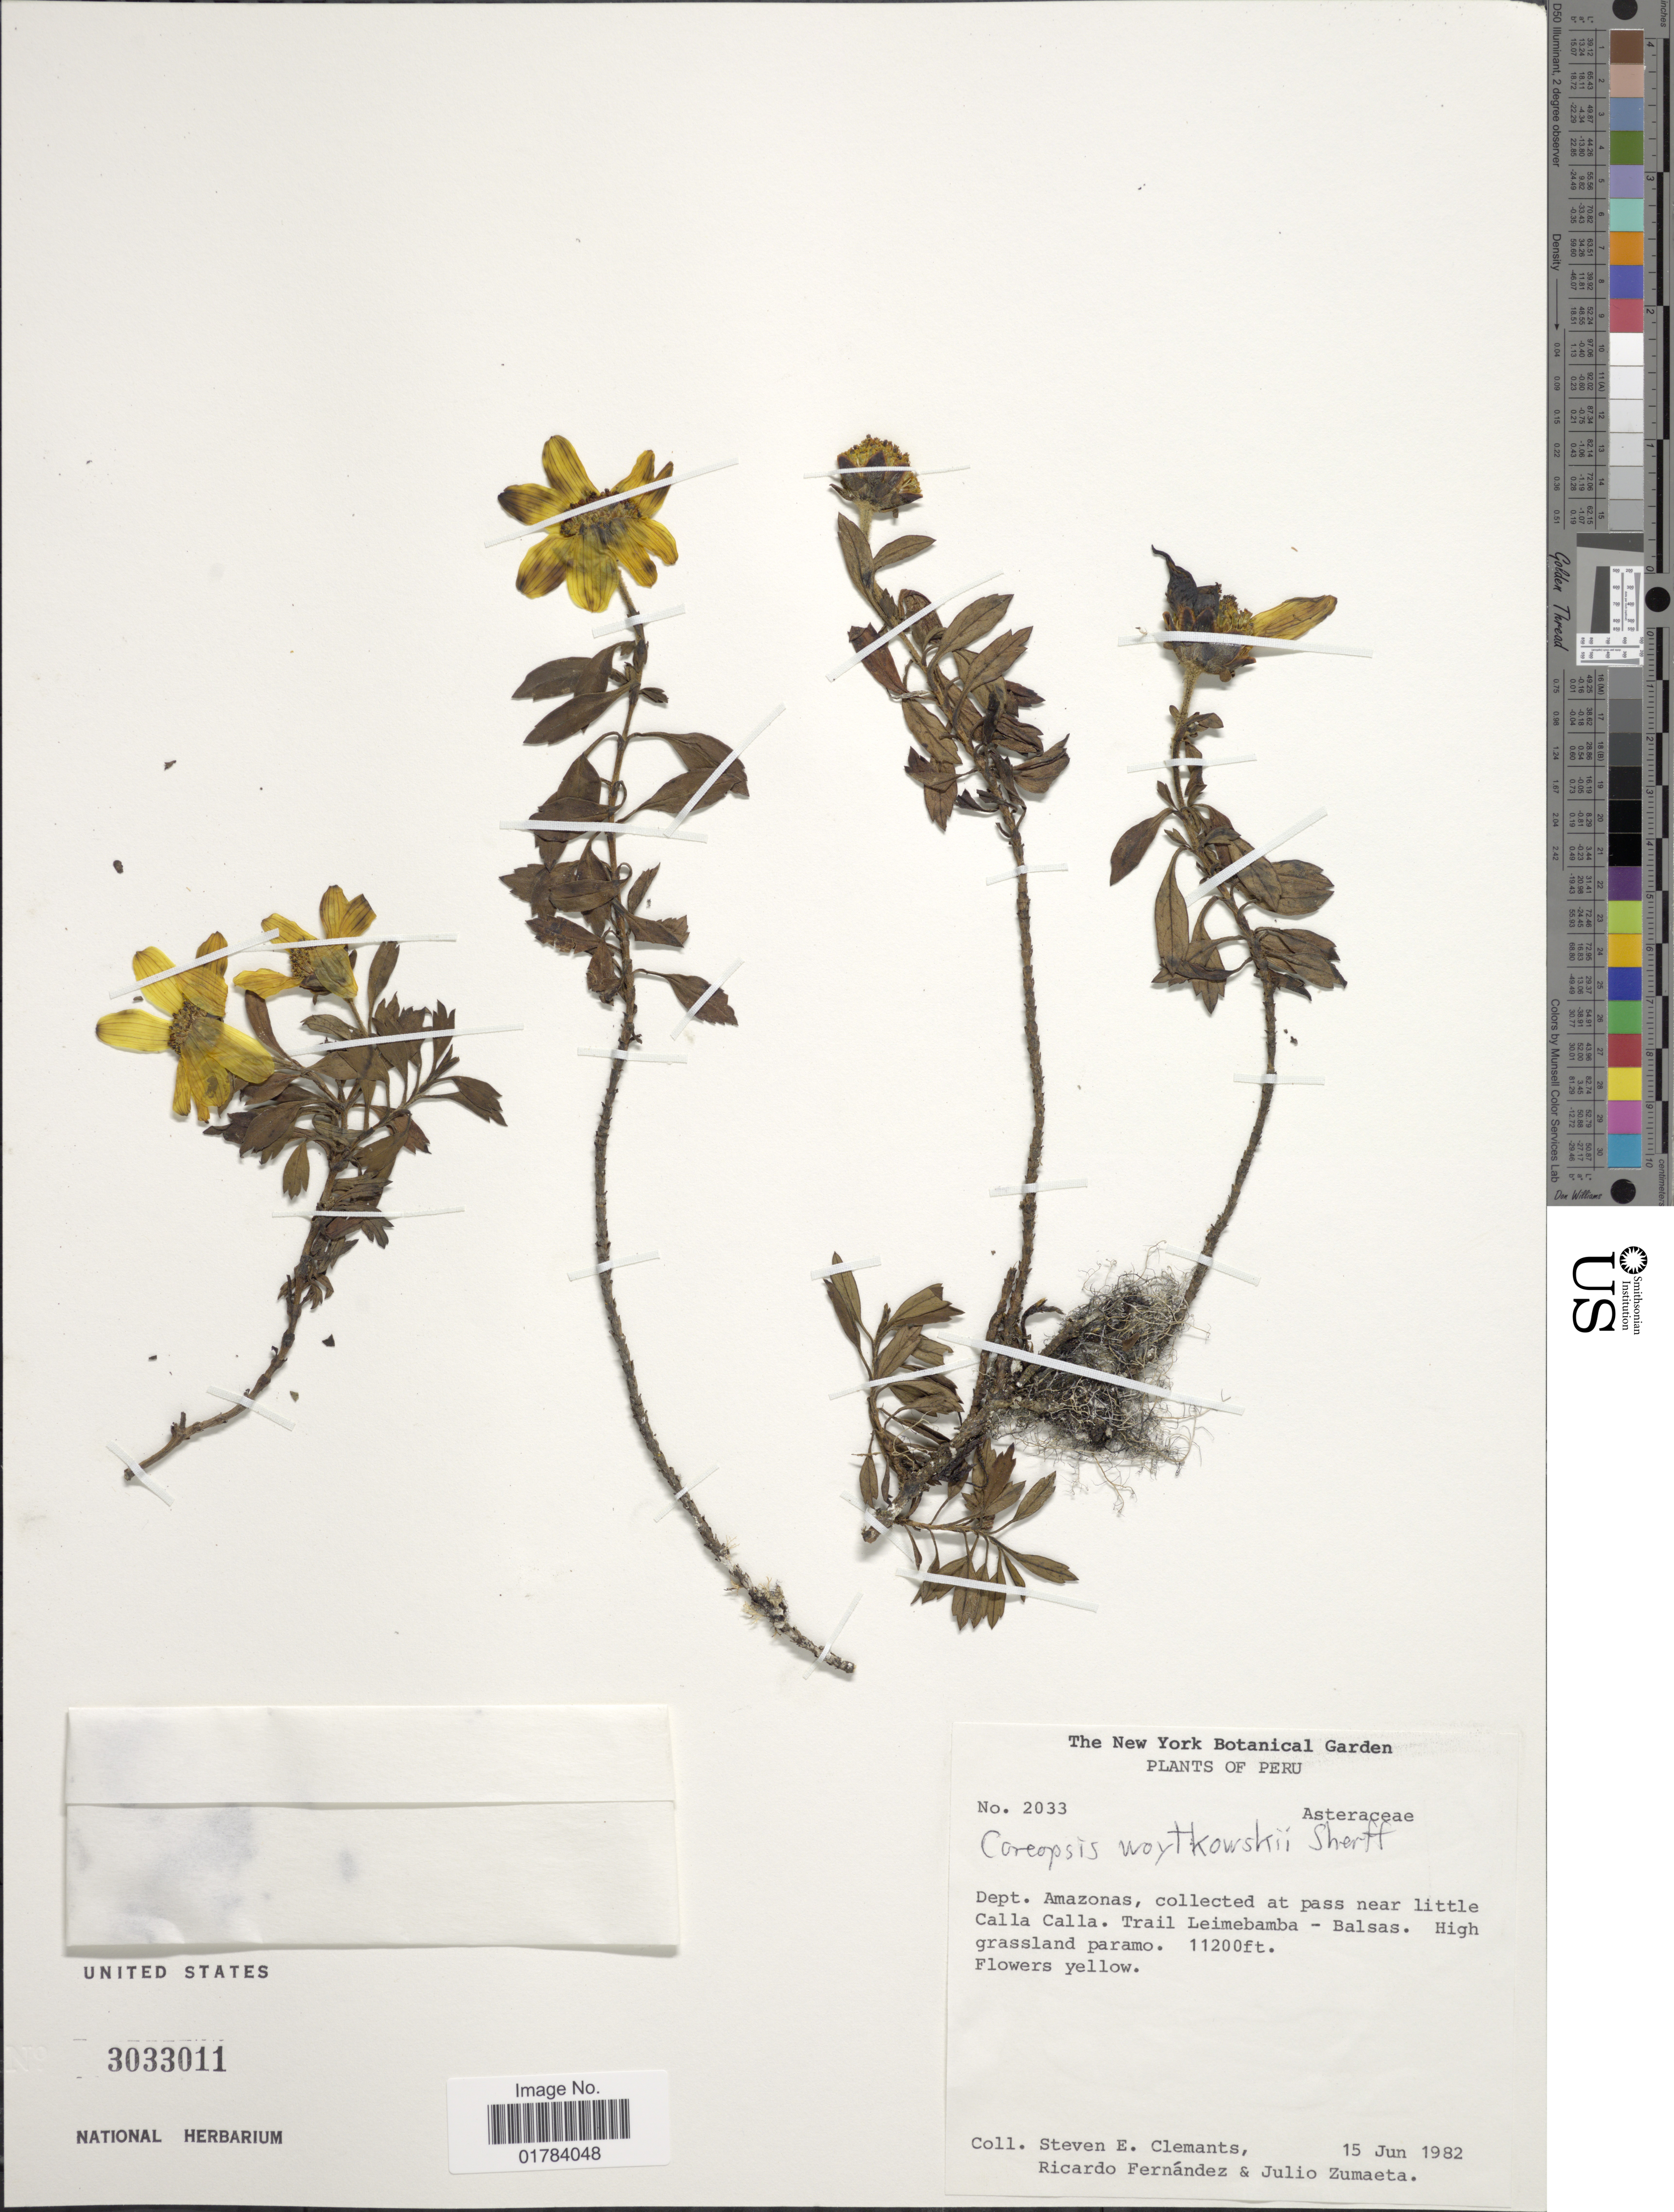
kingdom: Plantae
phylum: Tracheophyta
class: Magnoliopsida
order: Asterales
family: Asteraceae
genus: Coreopsis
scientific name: Coreopsis woytkowskii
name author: Sherff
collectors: S. Clemants, R. Fernández & J. Zumaeta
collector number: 2033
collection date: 1982-06-15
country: Peru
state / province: Amazonas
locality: At pass near little Calla Calla. Trail Leimebamba - Balsas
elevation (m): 3414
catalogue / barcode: US 3033011